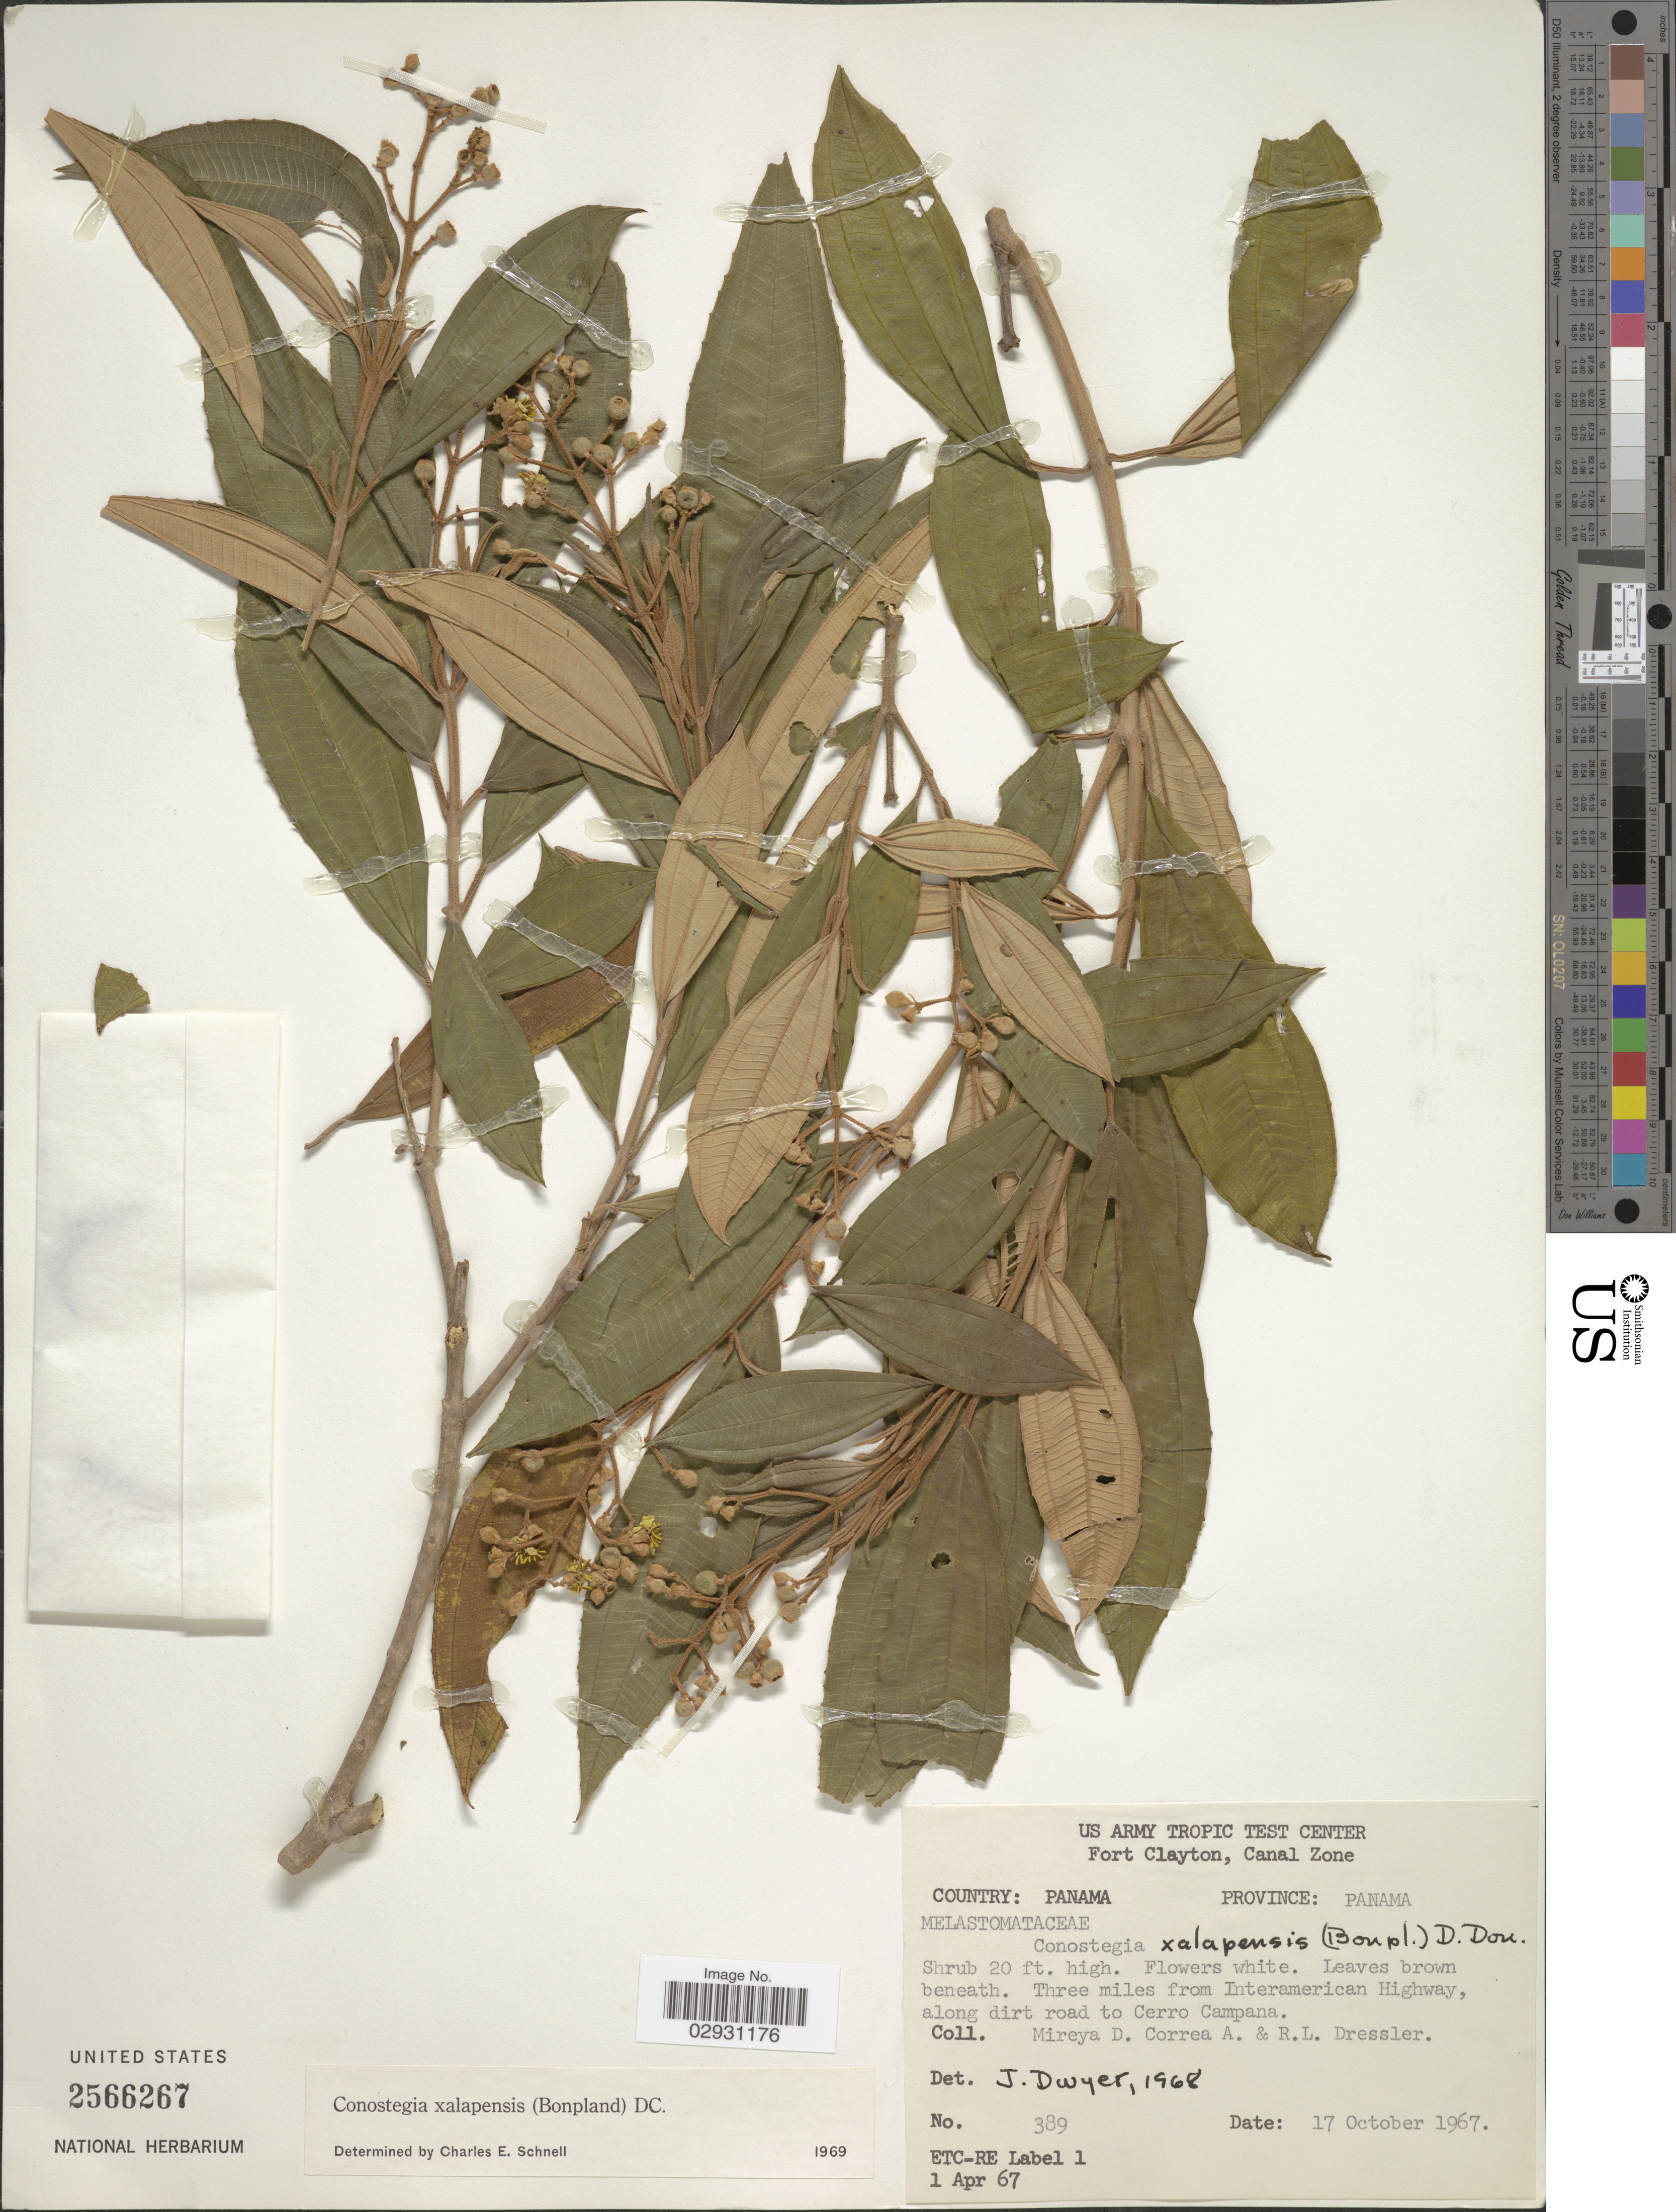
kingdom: Plantae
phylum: Tracheophyta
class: Magnoliopsida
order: Myrtales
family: Melastomataceae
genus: Conostegia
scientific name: Conostegia quadrangularis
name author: Schltdl. ex Steud.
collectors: M. D. Corrêa-A. & R. Dressler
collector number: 389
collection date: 1967-10-17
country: Panama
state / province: Panamá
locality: Three miles from Interamerican Highway, along dirt road to Cerro Campana.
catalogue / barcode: US 2566267